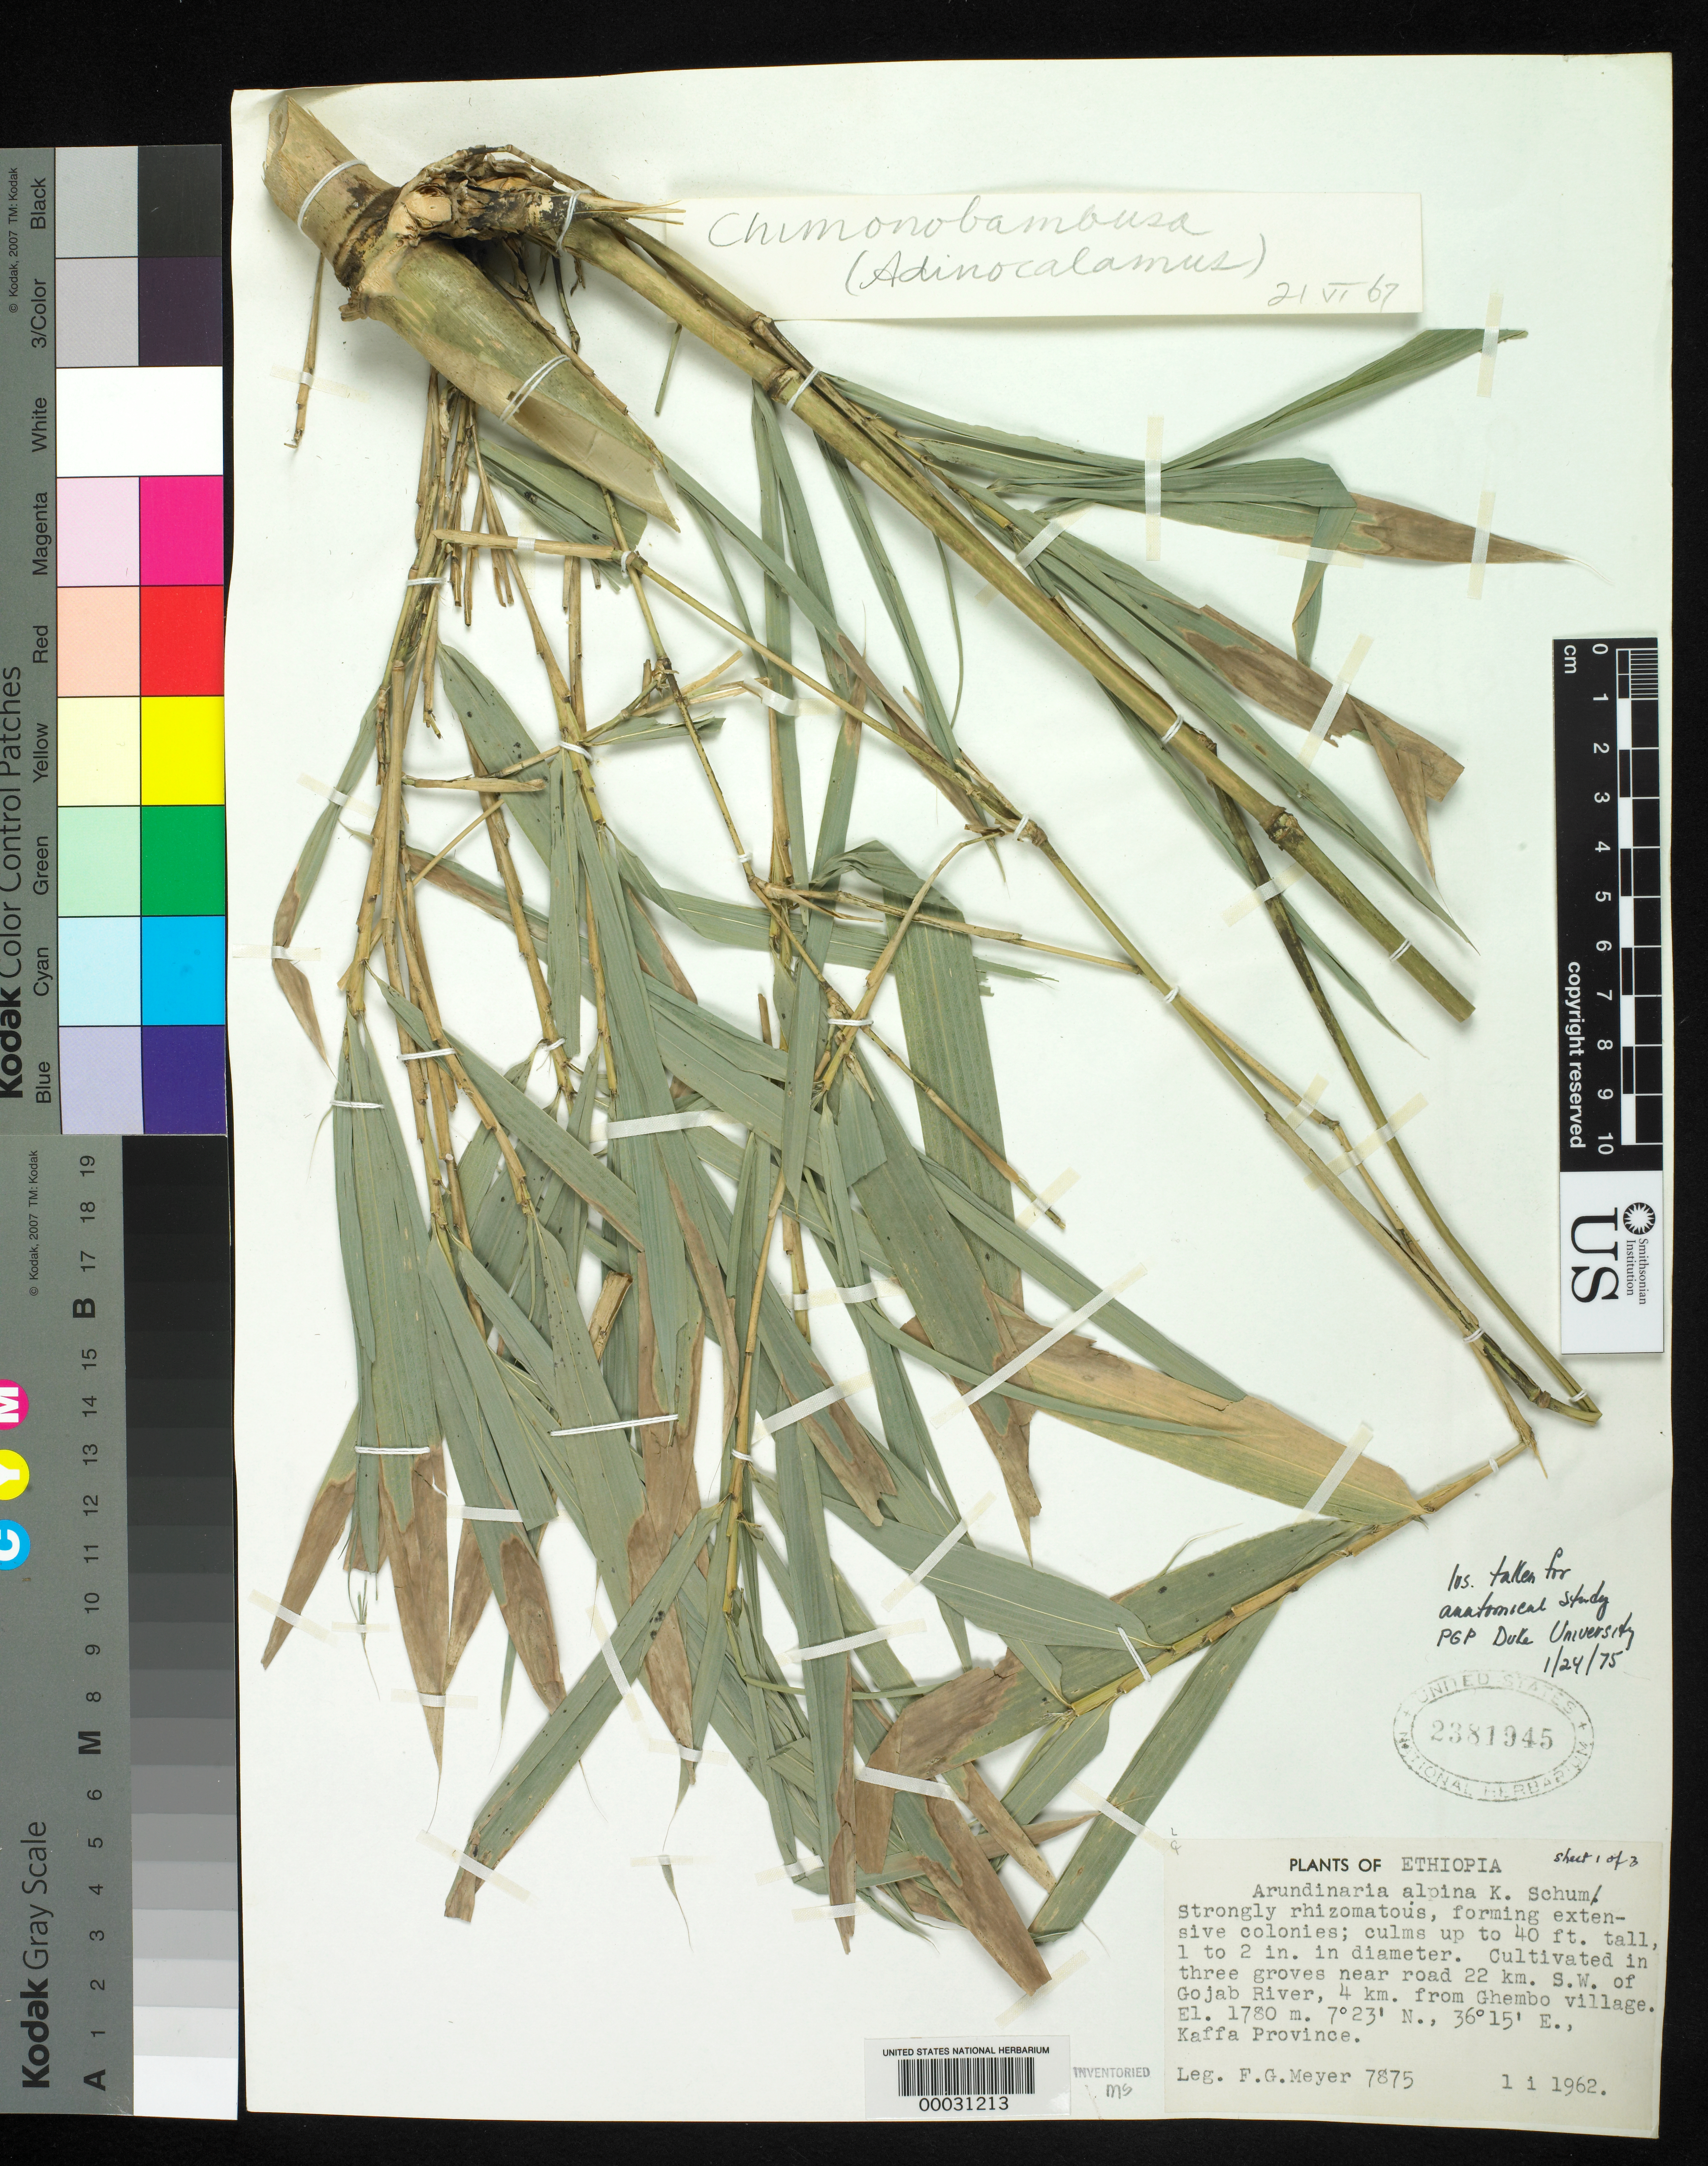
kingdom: Plantae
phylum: Tracheophyta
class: Liliopsida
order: Poales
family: Poaceae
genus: Oldeania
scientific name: Oldeania alpina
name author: (K. Schum.) Stapleton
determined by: Poaceae Reorganization Project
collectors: F. G. Meyer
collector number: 7875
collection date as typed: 01 Jan 1962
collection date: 1962-01-01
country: Ethiopia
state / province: South West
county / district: Keffa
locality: Gojab river ghembo village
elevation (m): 1780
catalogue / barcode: US 2381945